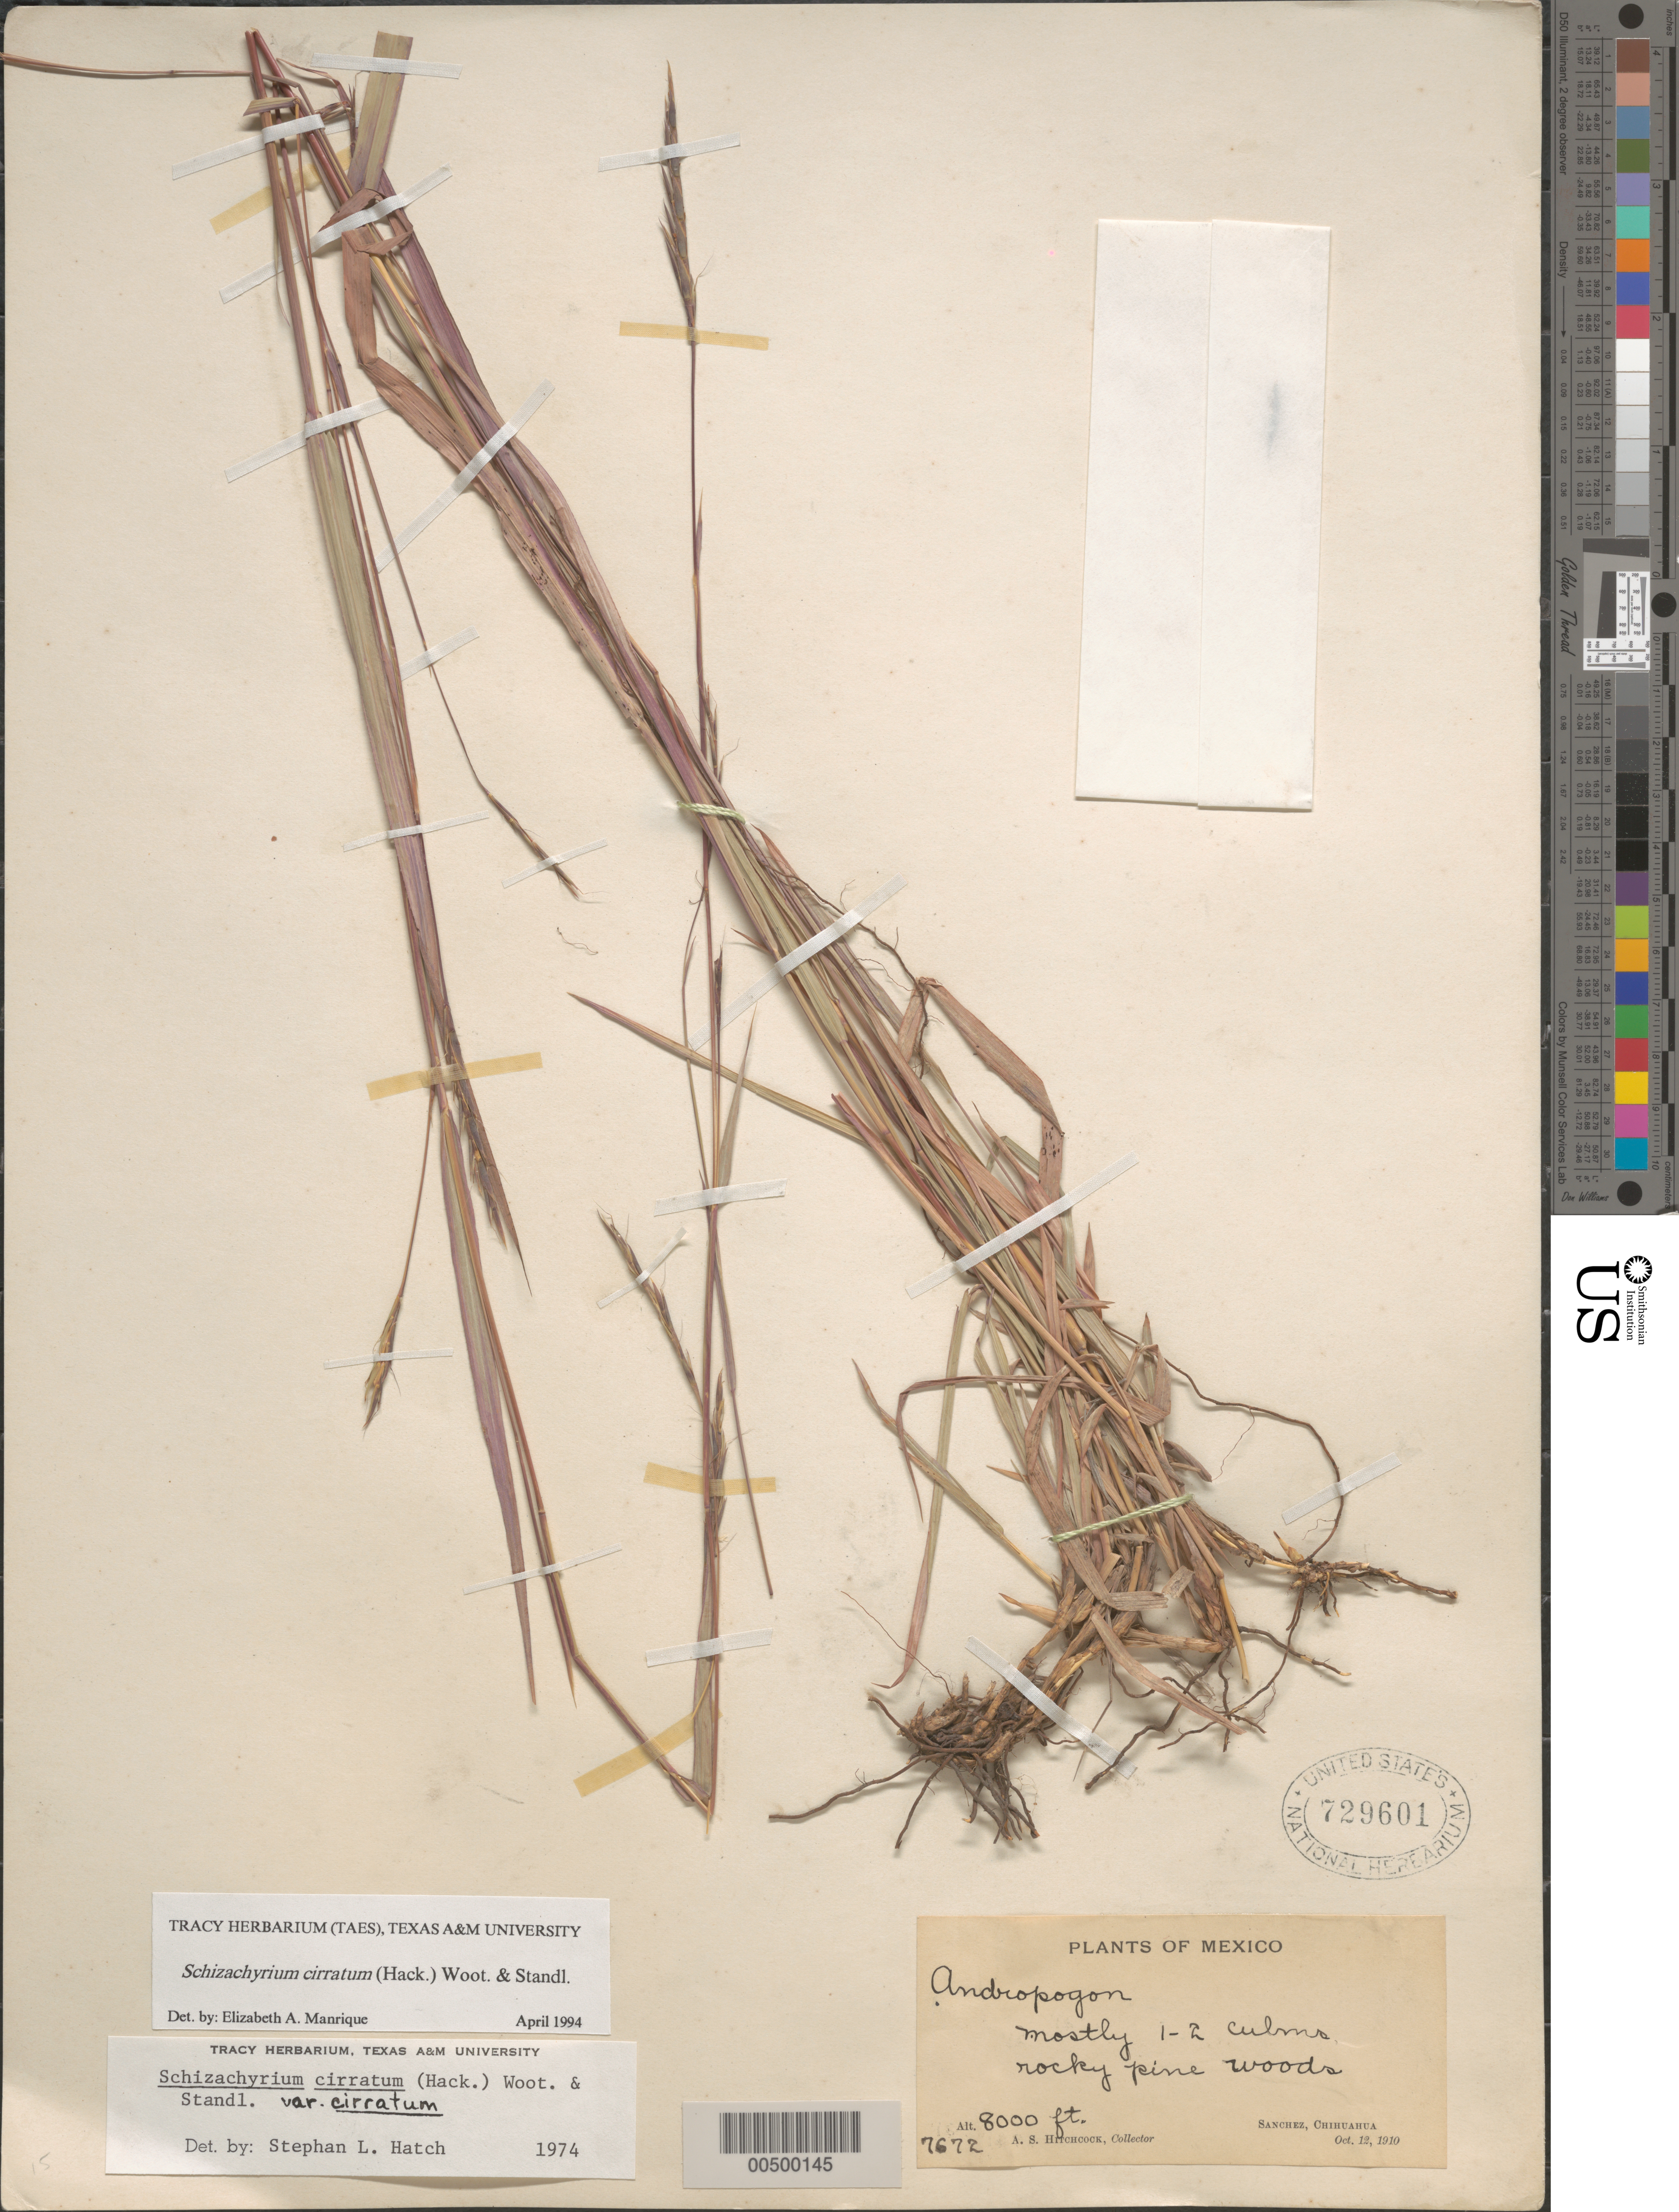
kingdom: Plantae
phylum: Tracheophyta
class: Liliopsida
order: Poales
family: Poaceae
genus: Schizachyrium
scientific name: Schizachyrium cirratum var. cirratum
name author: (Hack.) Wooton & Standl.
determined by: Manrique, E. A.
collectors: A. S. Hitchcock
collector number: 7672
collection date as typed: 12 Oct 1910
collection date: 1910-10-12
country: Mexico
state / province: Chihuahua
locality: Sanchez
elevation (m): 2438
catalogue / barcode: US 729601